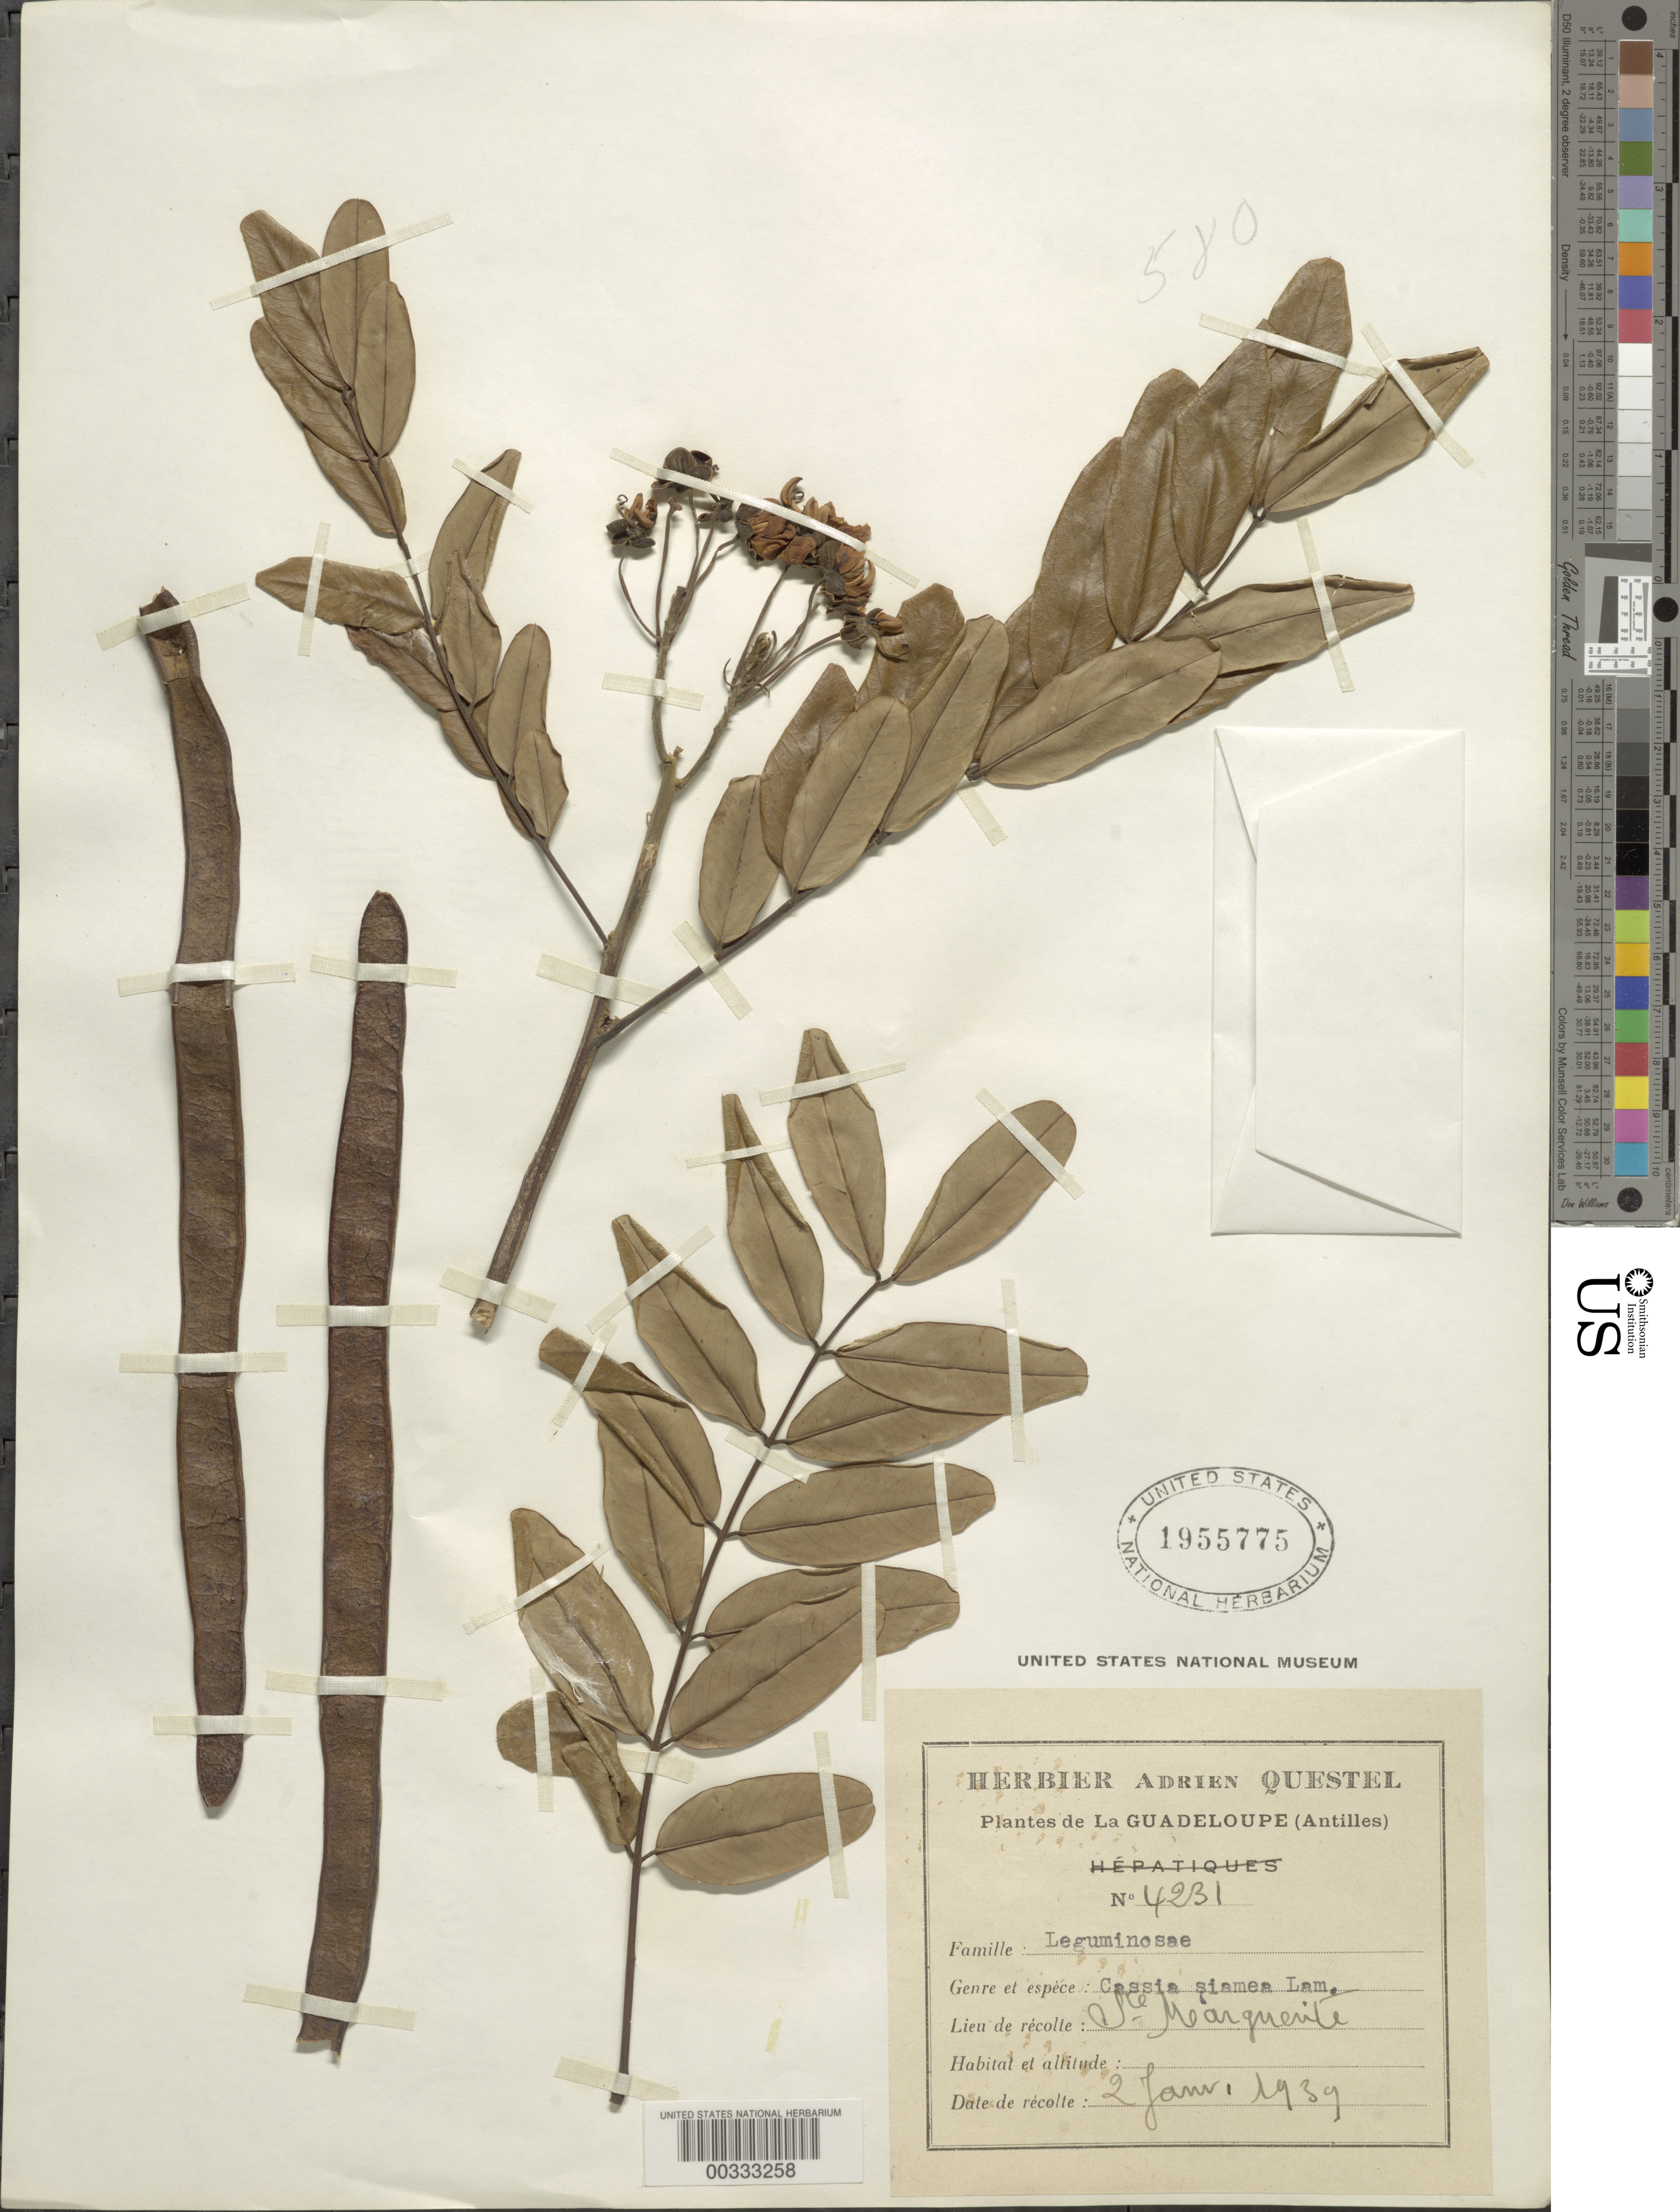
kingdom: Plantae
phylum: Tracheophyta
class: Magnoliopsida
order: Fabales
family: Fabaceae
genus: Senna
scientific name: Senna siamea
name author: (Lam.) H.S. Irwin & Barneby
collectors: A. Questel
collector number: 4231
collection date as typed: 02 Jan 1939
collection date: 1939-01-02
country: Guadeloupe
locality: St. marguerte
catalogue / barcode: US 1955775